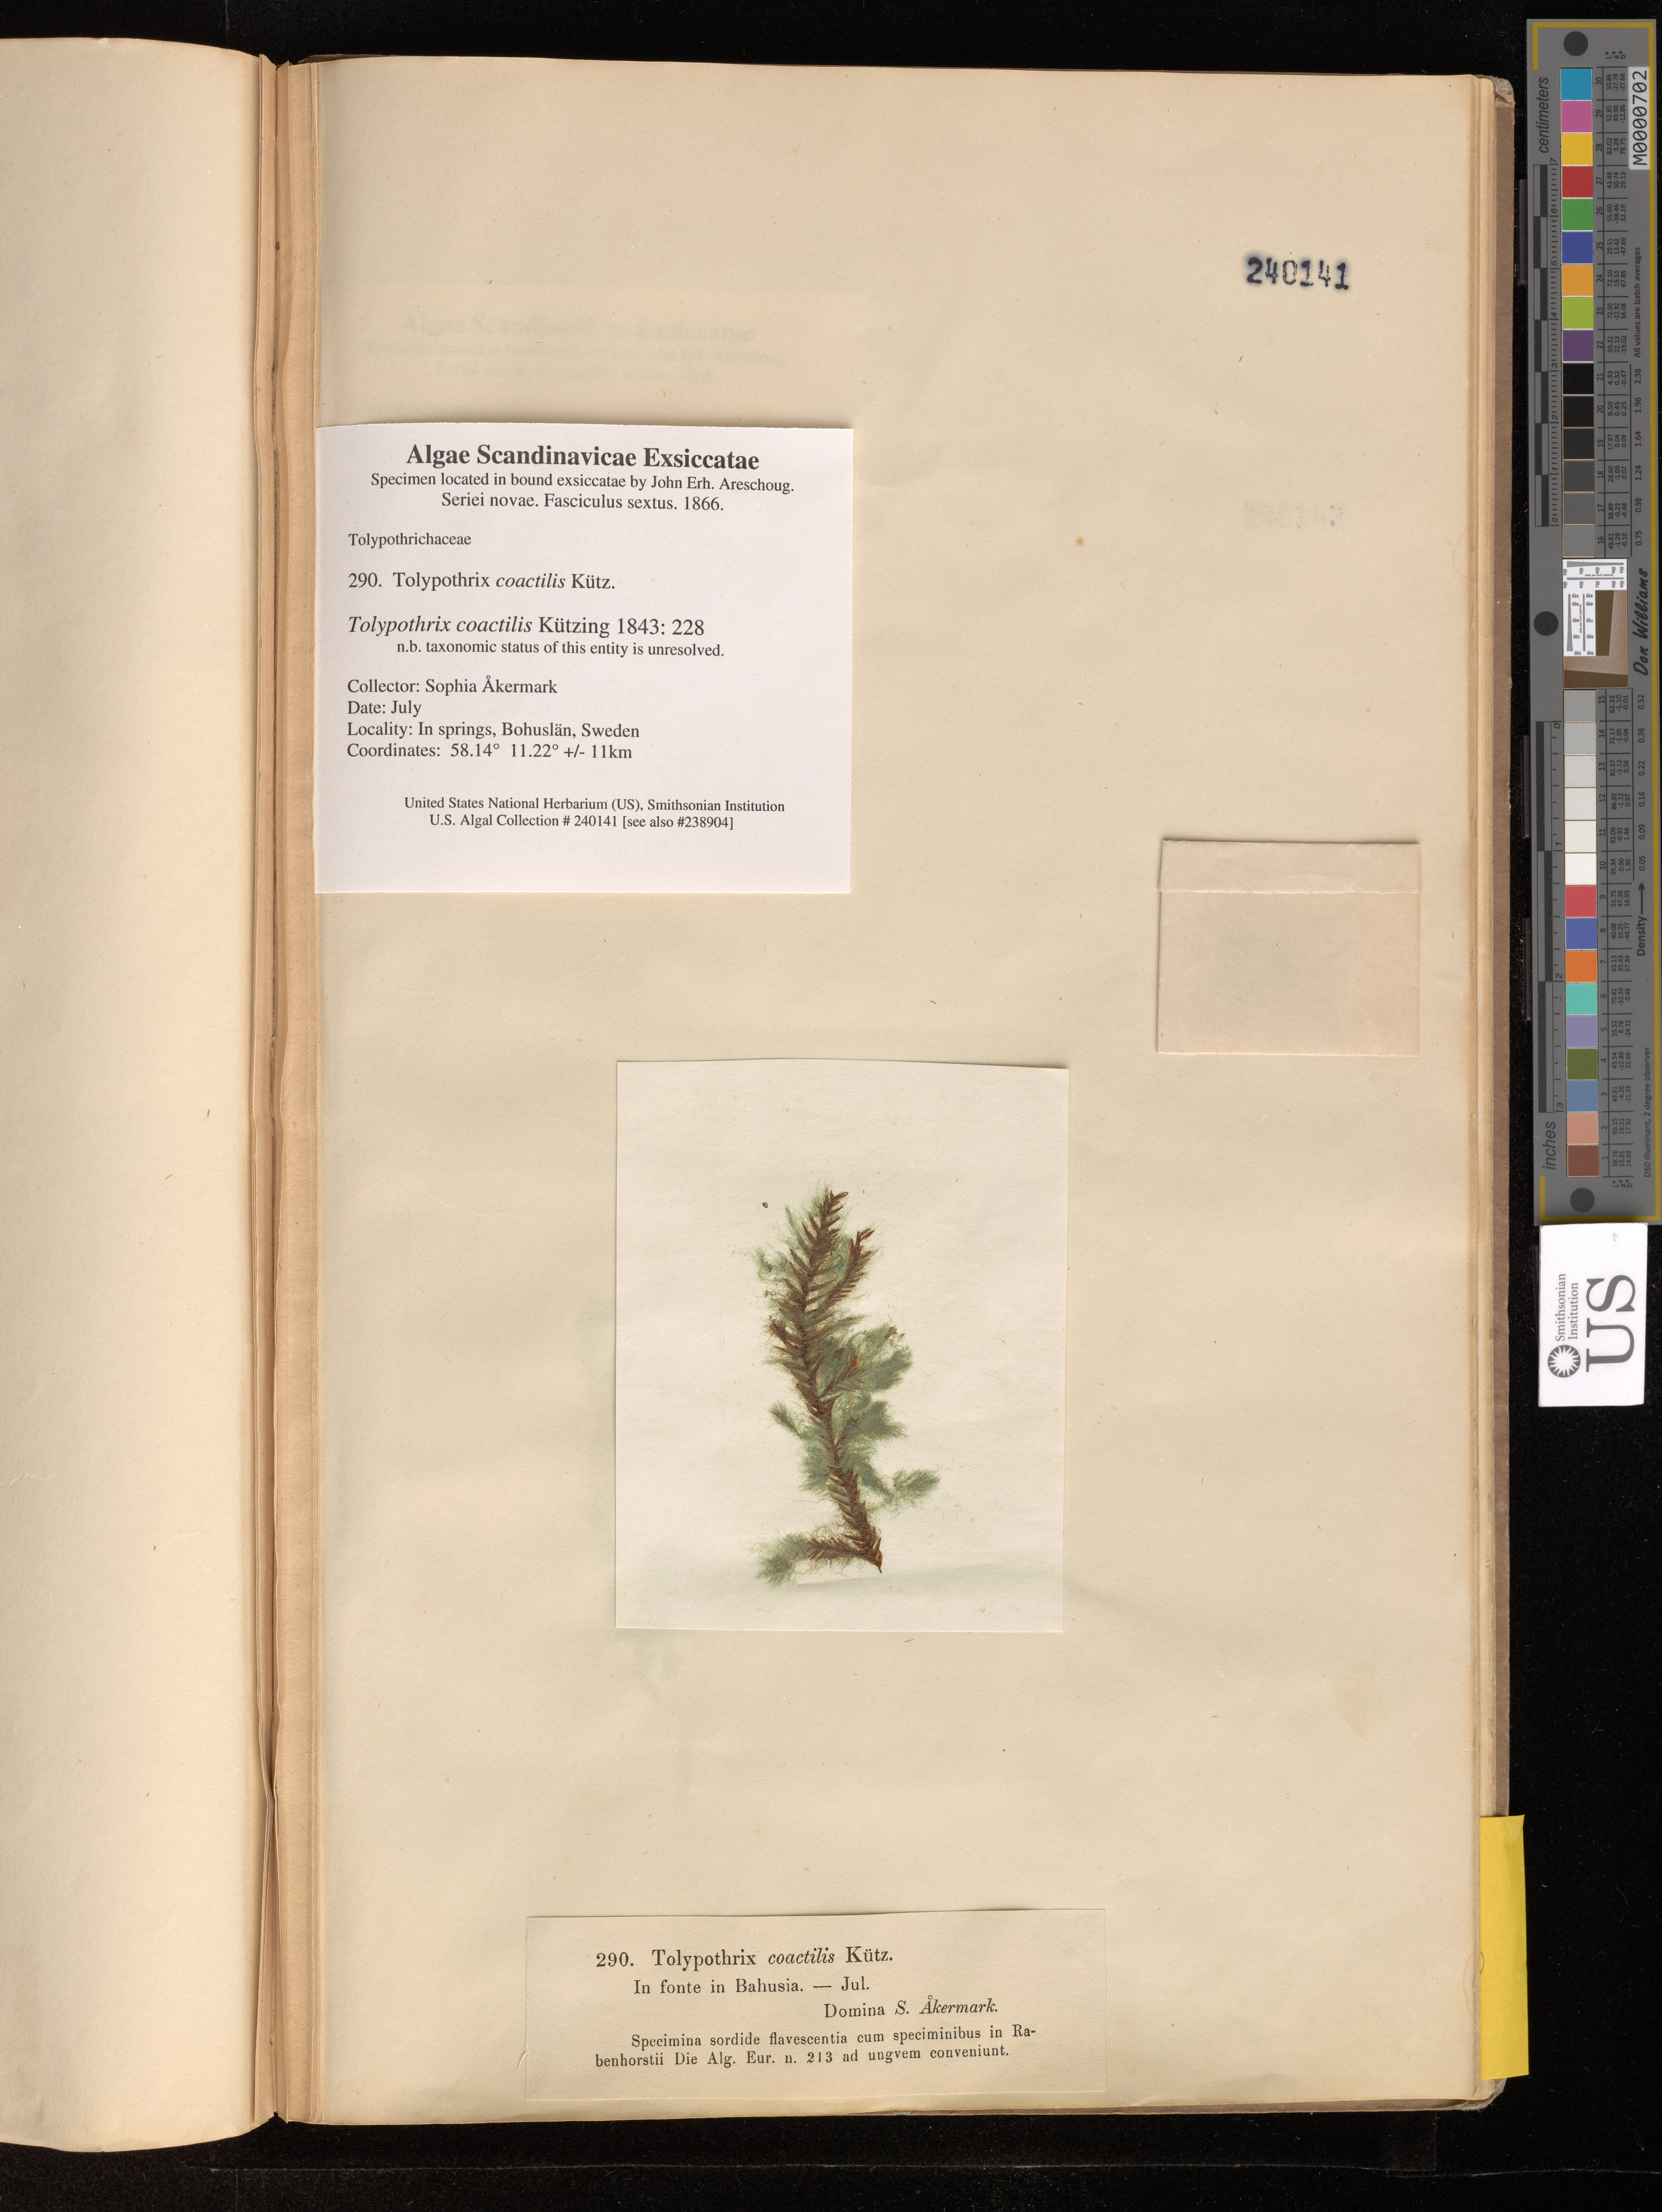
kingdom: Bacteria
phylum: Cyanobacteria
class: Cyanobacteriia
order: Cyanobacteriales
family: Tolypothrichaceae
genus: Tolypothrix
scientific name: Tolypothrix coactilis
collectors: S. Akermark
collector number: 291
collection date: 1866-07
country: Sweden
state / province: Västra Götaland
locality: Bohuslan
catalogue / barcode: US 240141